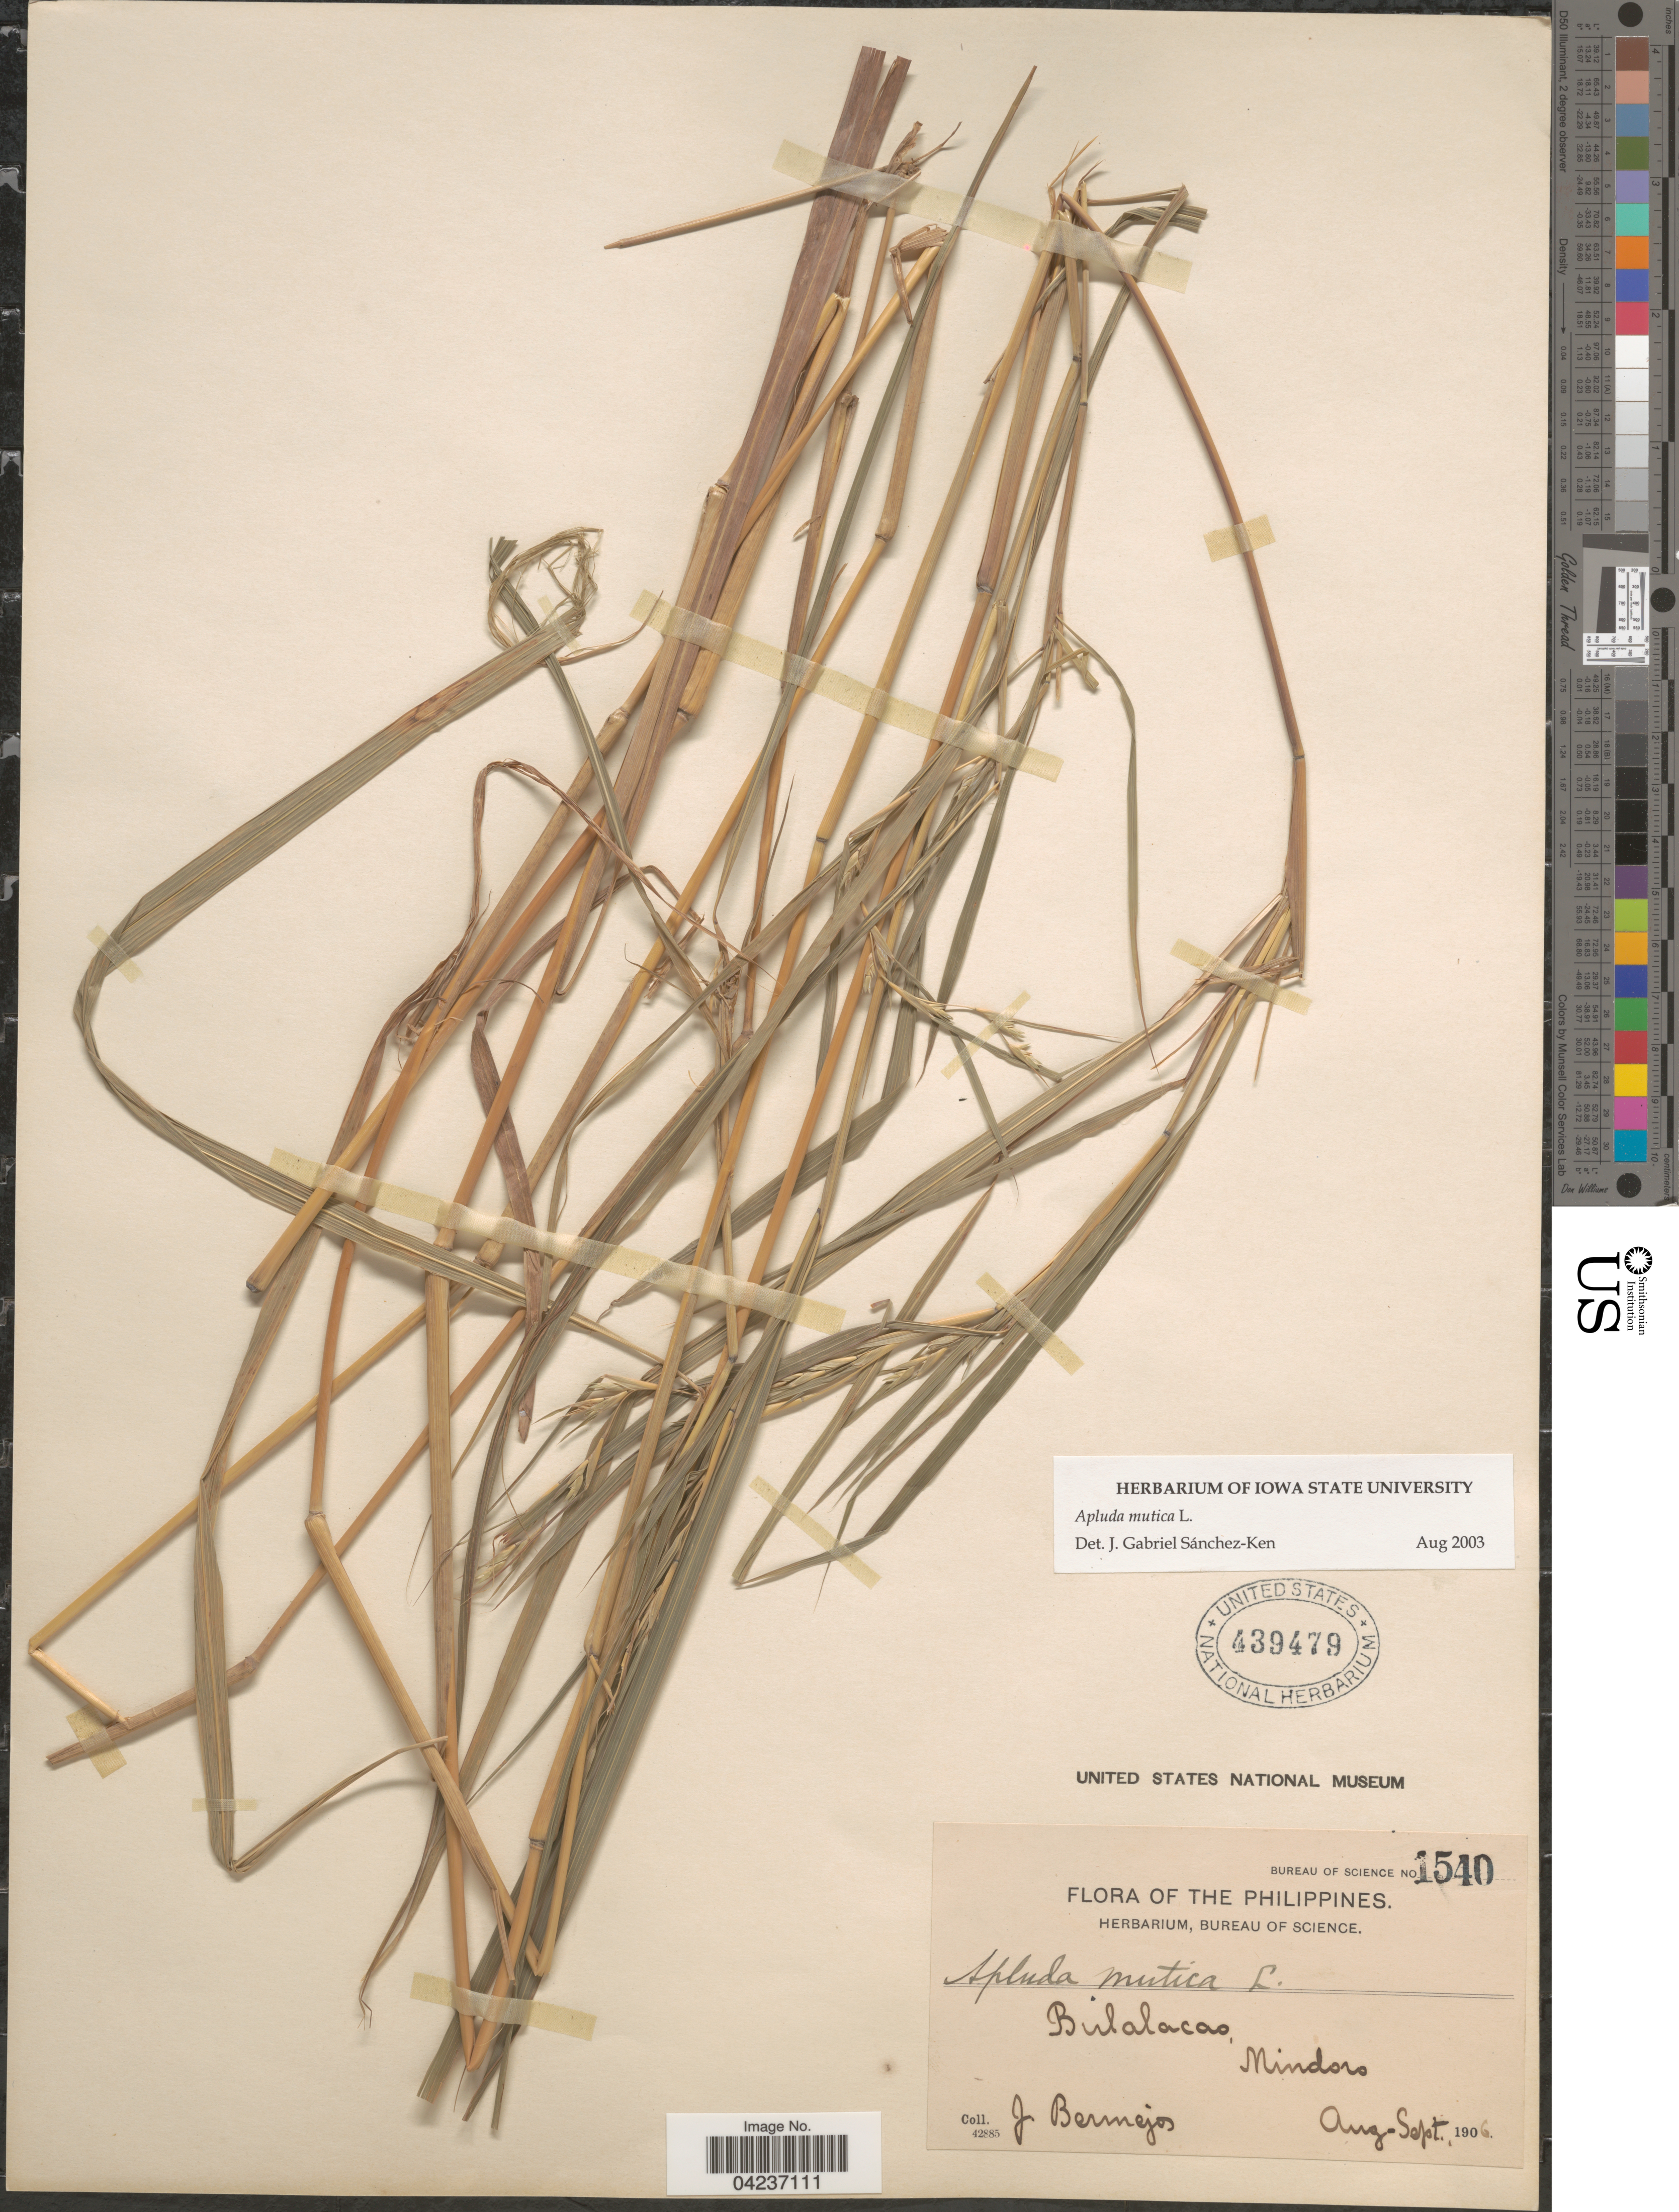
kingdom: Plantae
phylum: Tracheophyta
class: Liliopsida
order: Poales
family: Poaceae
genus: Apluda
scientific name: Apluda mutica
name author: L.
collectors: J. Bermejos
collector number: Bureau of Science 1540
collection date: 1906-08/1906-09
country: Philippines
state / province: Mimaropa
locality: Bulalacao, Mindoro.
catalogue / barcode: US 439479